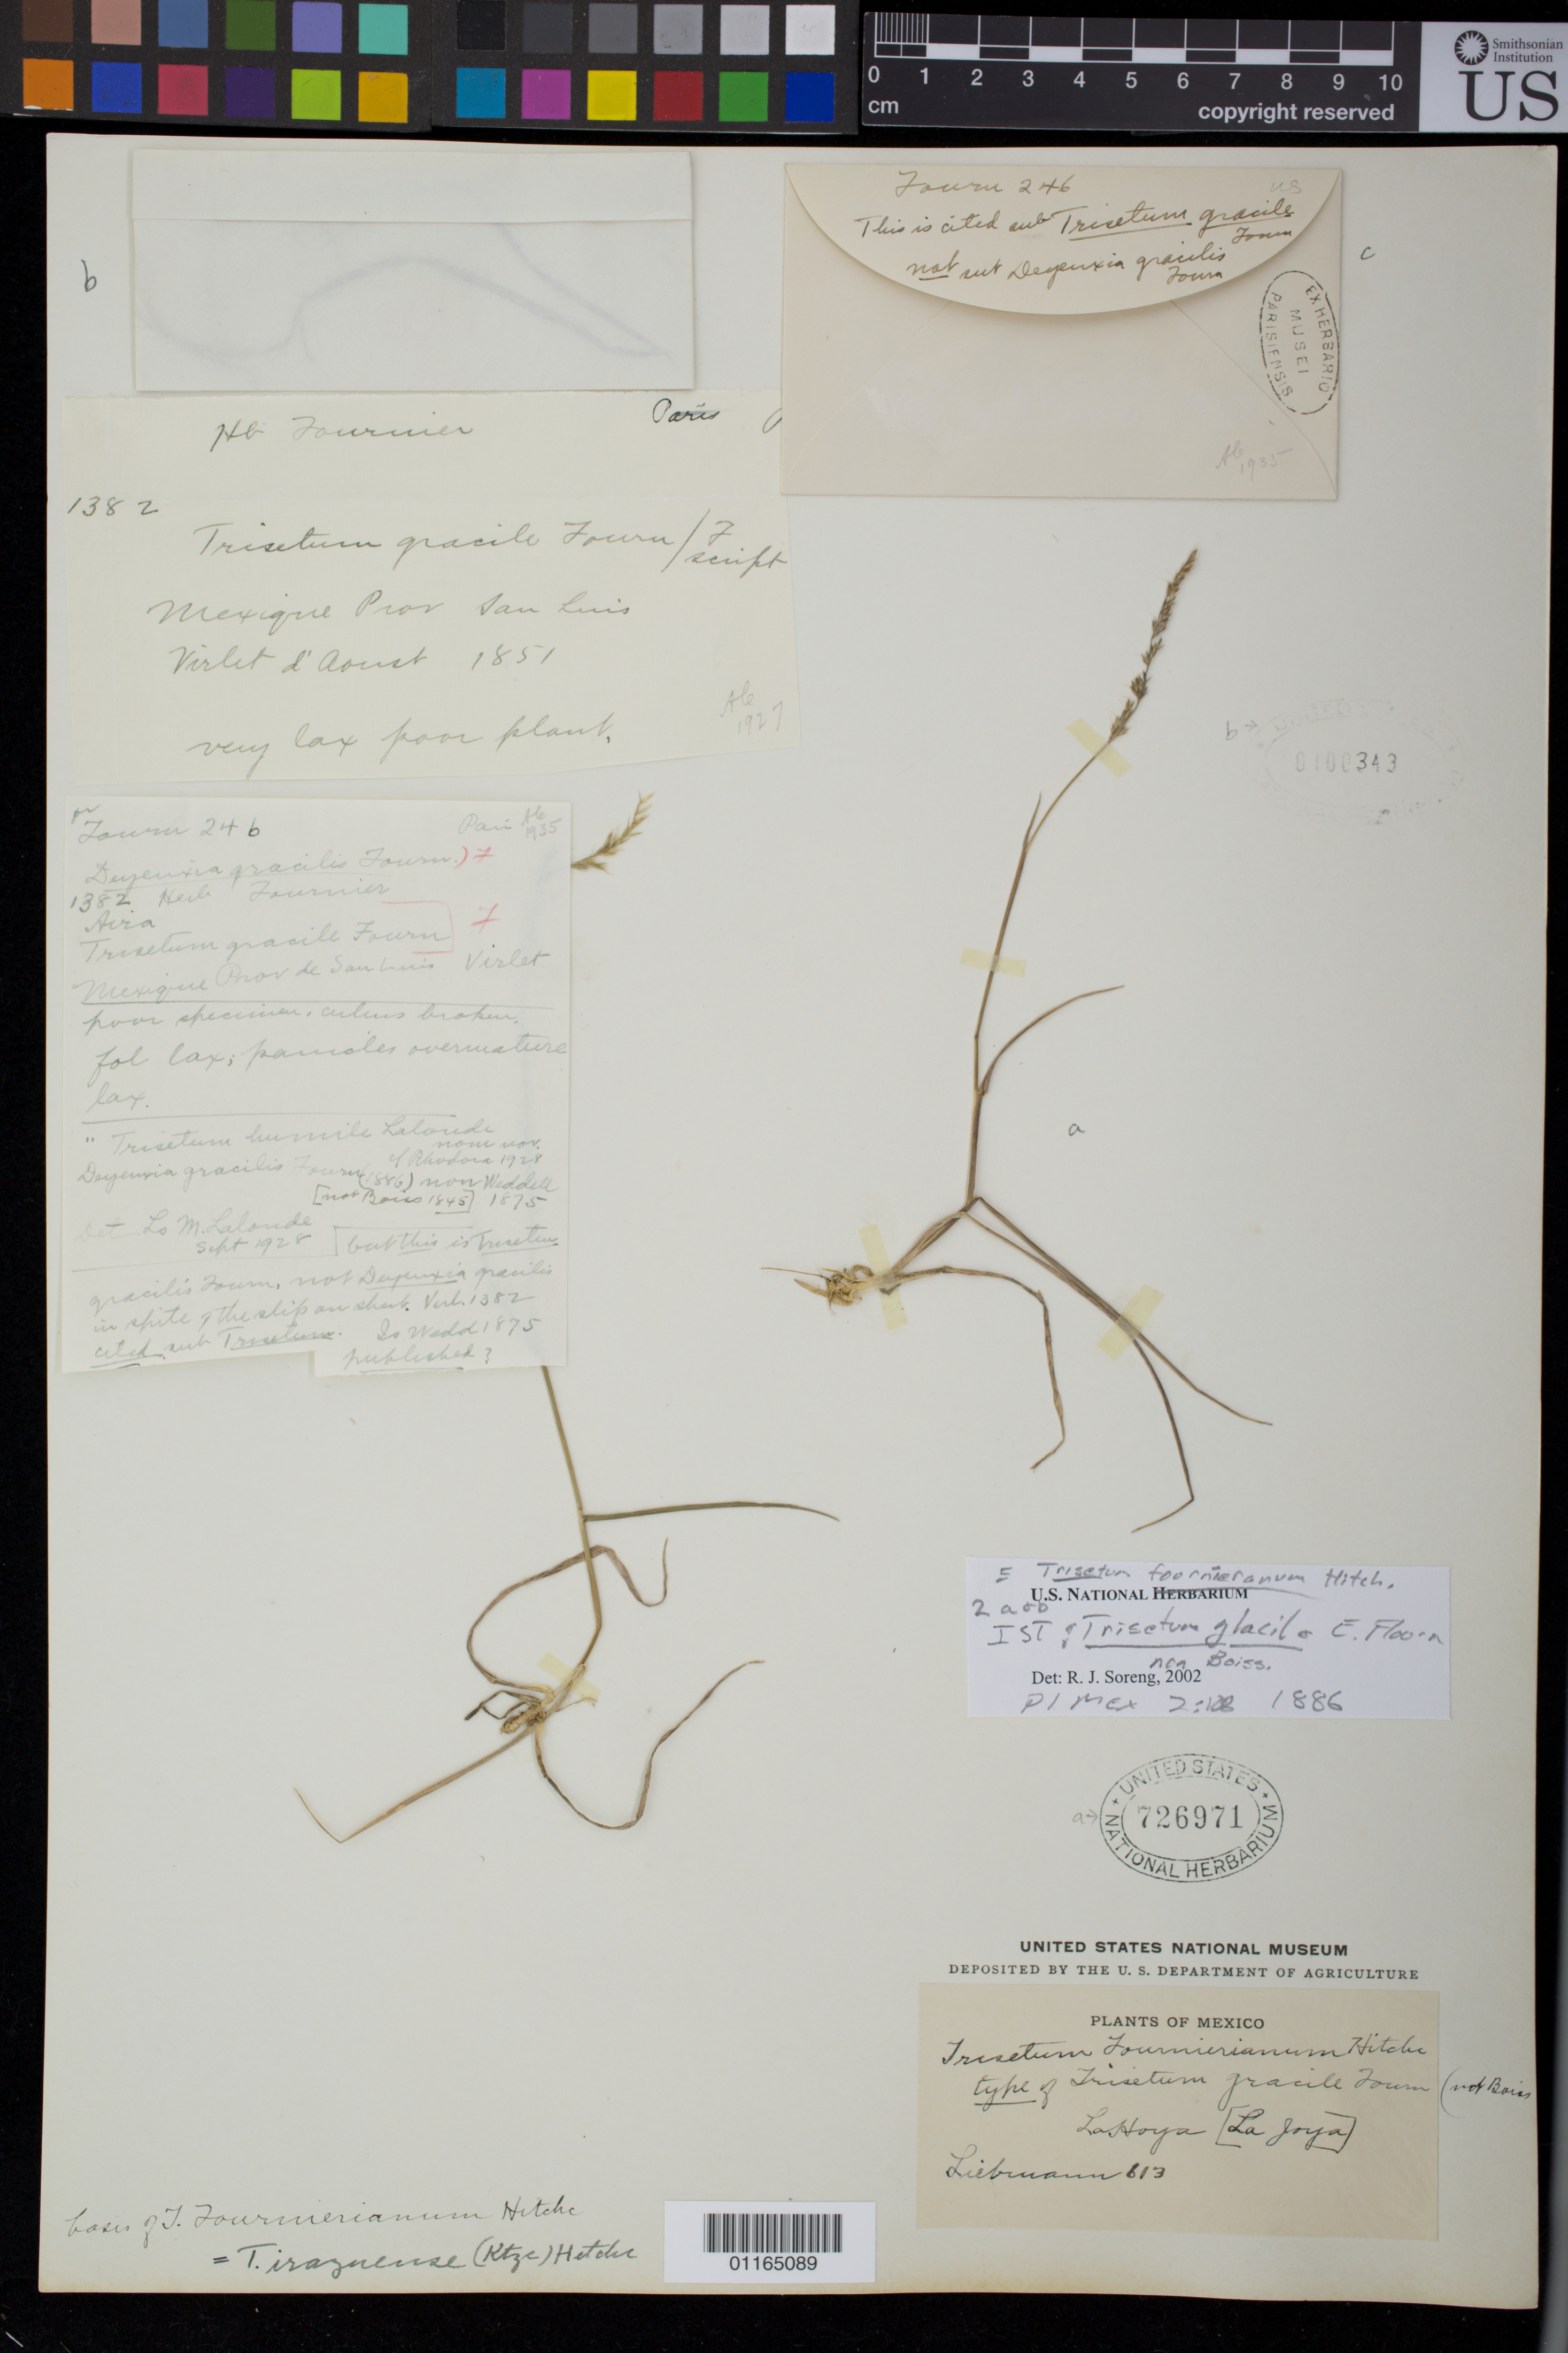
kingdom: Plantae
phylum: Tracheophyta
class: Liliopsida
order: Poales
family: Poaceae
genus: Trisetum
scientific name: Trisetum gracile E. Fourn., nom. illeg.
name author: E. Fourn.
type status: Isosyntype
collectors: M. Virlet d'Aoust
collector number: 1382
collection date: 1851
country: Mexico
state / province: San Luis Potosí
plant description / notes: Specimen mounted with 3 elements: "a", Liebmann 613 (syntype, USNH 726971); "b", Virlet d'Aoust 1382 (syntype, USNH 100343, fragmentary material ex herb. Fournier, Paris); also mounted on sheet is fragmentary material (ex herb. Fournier? Paris) of Fournier 246, possibly original material but not cited in protologue and not a type.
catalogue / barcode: US 100343-2